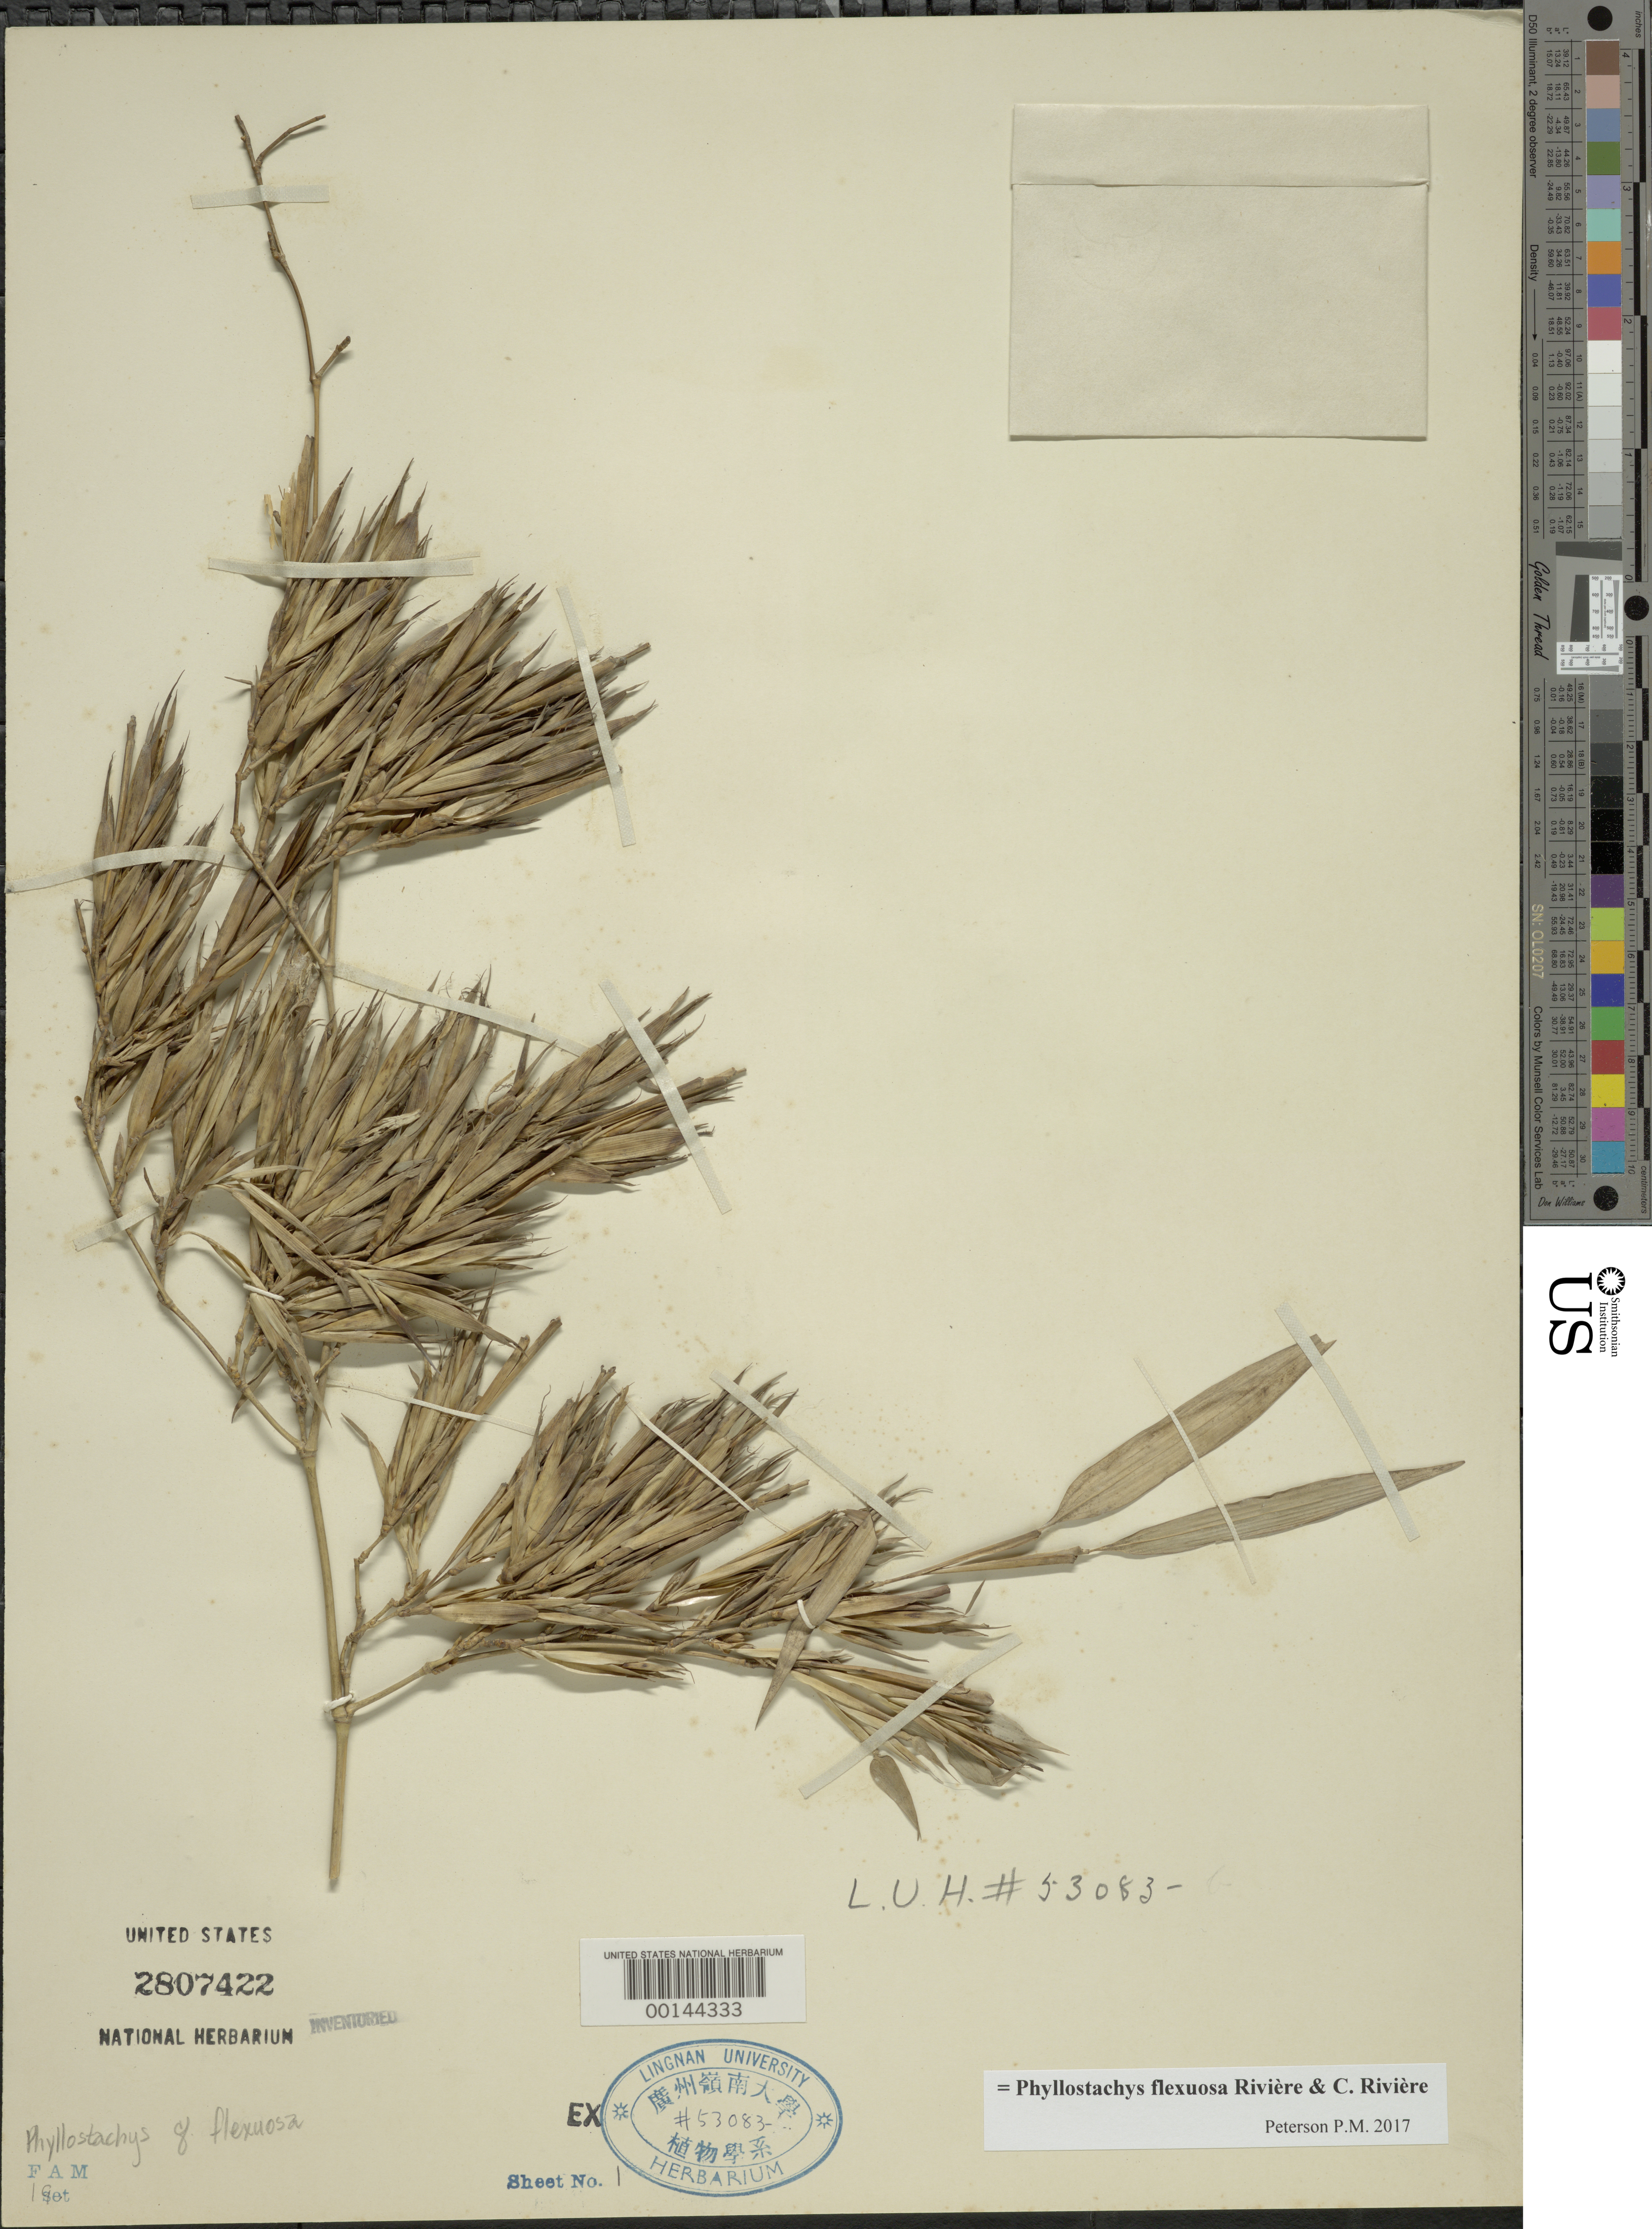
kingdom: Plantae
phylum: Tracheophyta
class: Liliopsida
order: Poales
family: Poaceae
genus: Phyllostachys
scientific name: Phyllostachys flexuosa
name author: Rivière & C. Rivière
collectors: C. Tso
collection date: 1929-05-24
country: China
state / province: Guangdong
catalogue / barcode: US 2807422